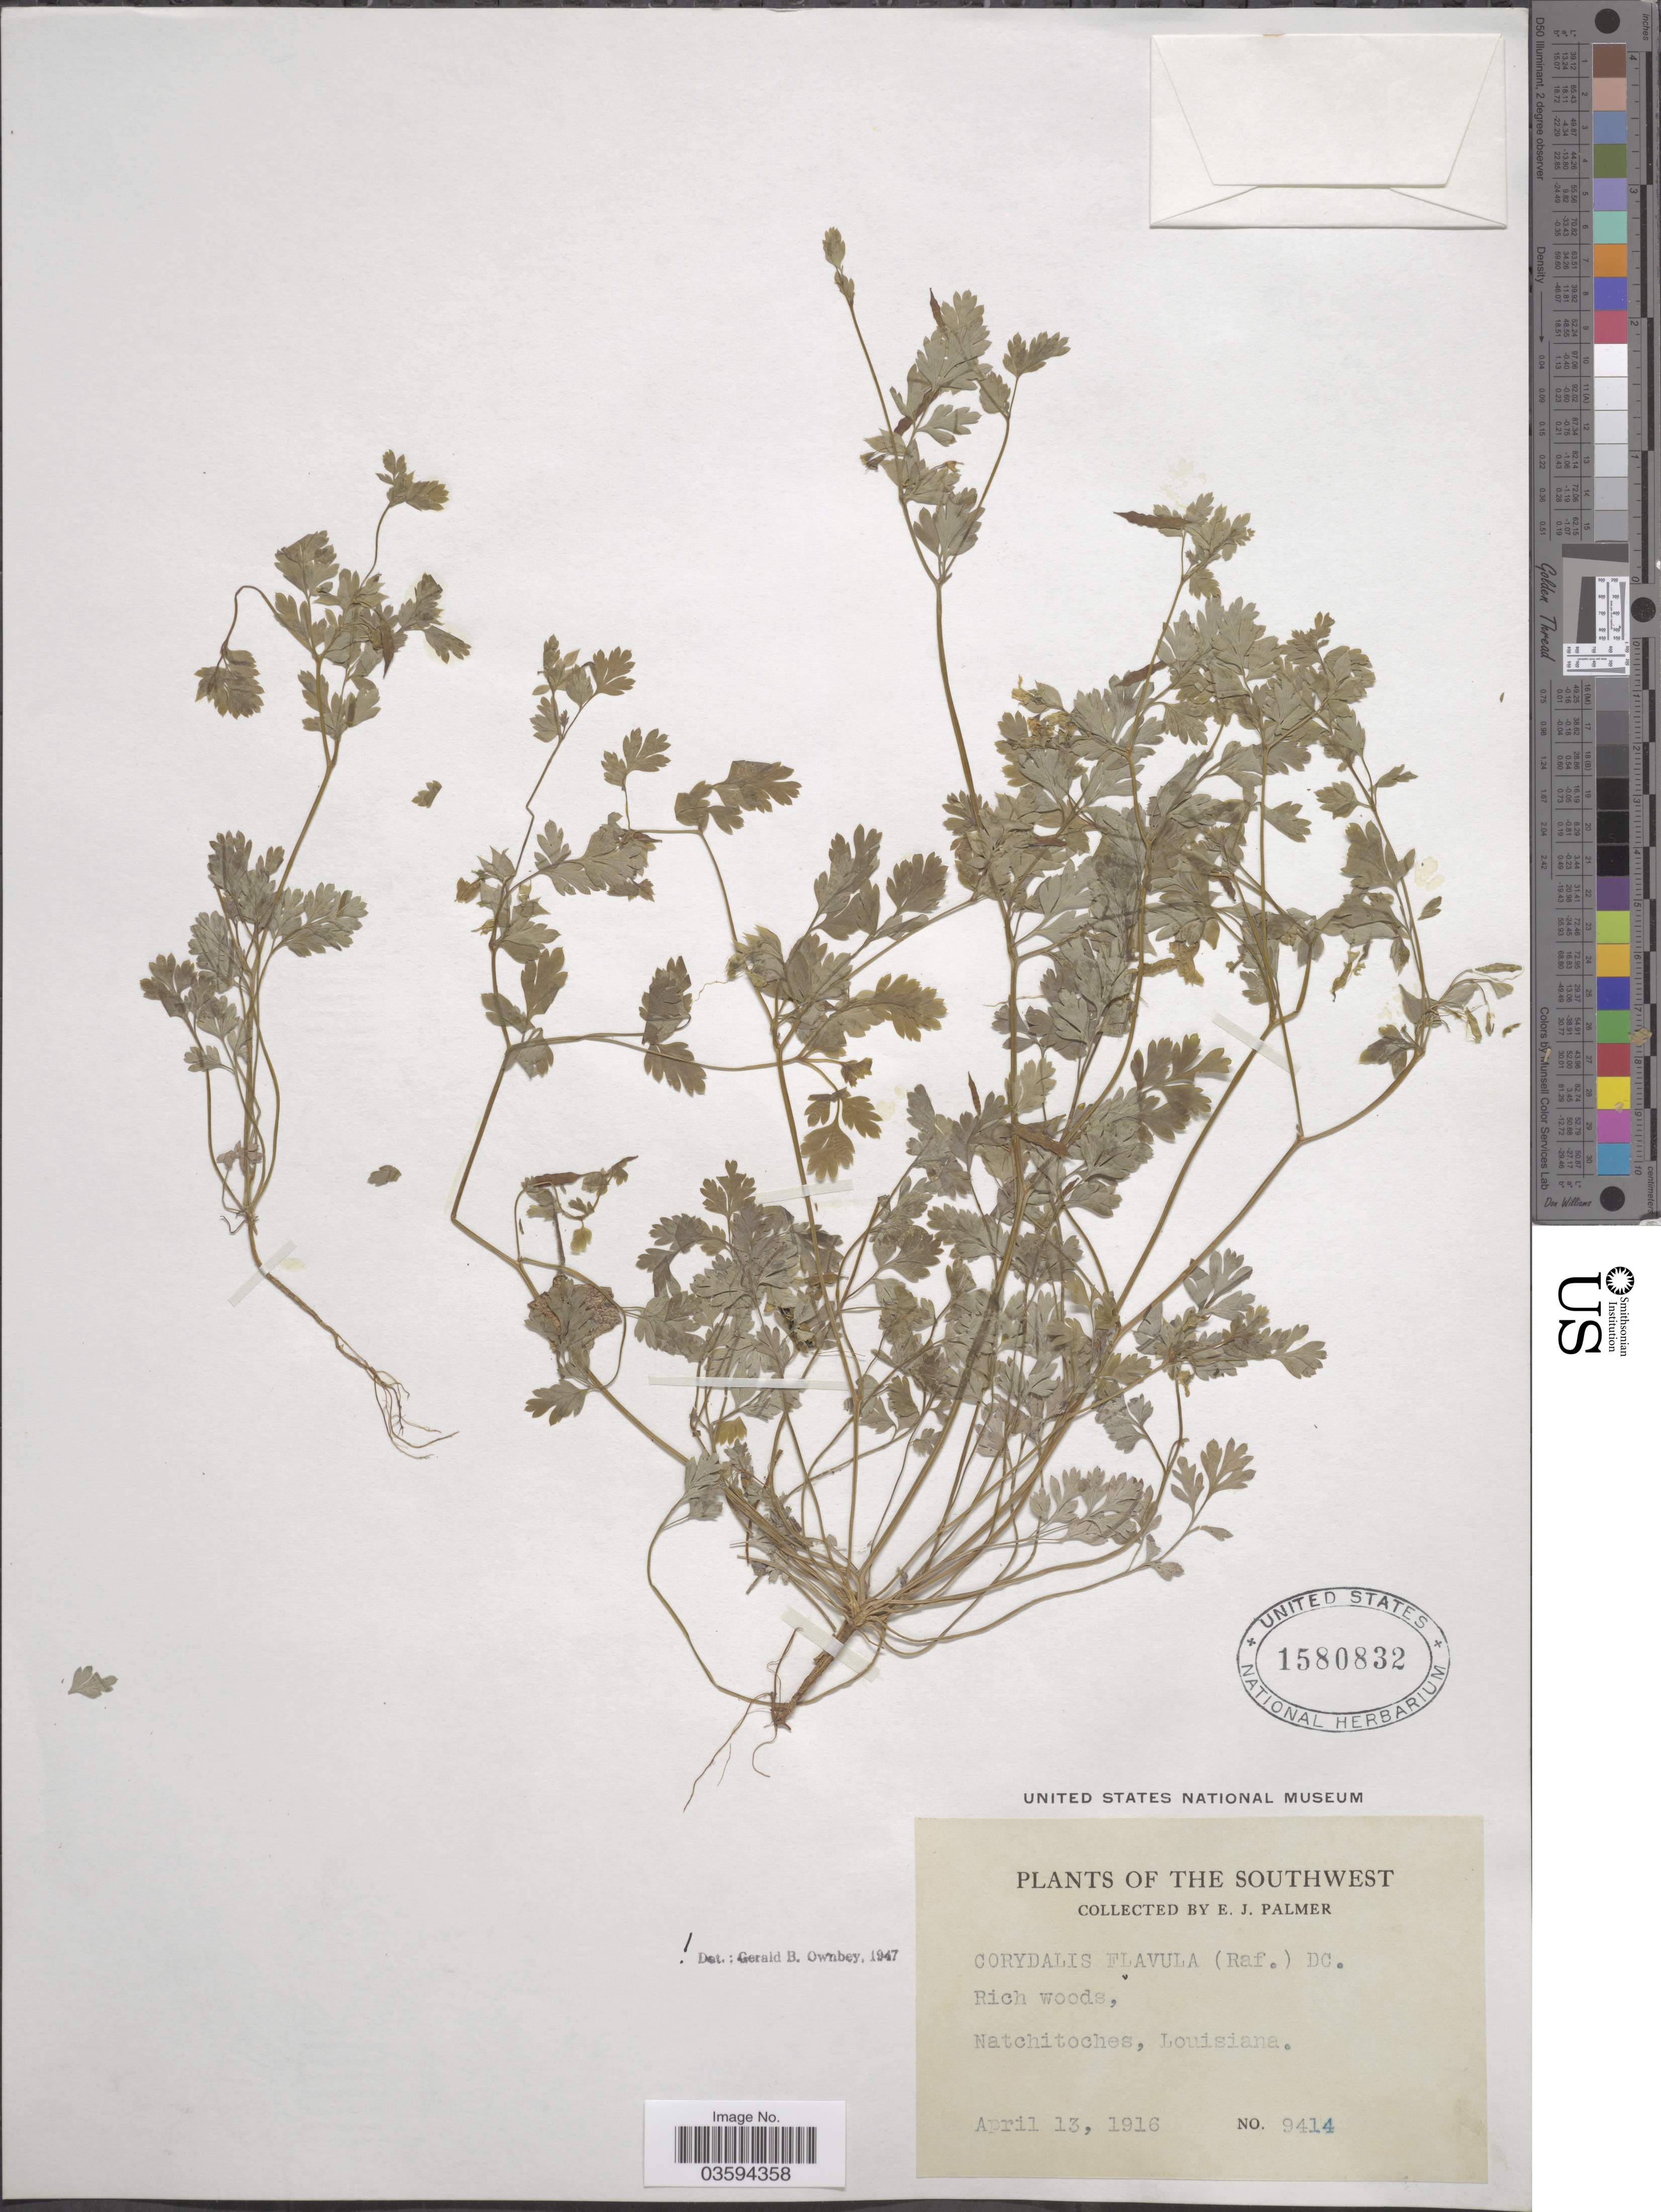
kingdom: Plantae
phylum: Tracheophyta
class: Magnoliopsida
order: Ranunculales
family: Papaveraceae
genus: Corydalis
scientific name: Corydalis flavula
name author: (Raf.) DC.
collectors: E. J. Palmer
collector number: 9414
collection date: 1916-04-13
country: United States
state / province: Louisiana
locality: The Southwest. Rich woods, Natchitoches.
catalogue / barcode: US 1580832